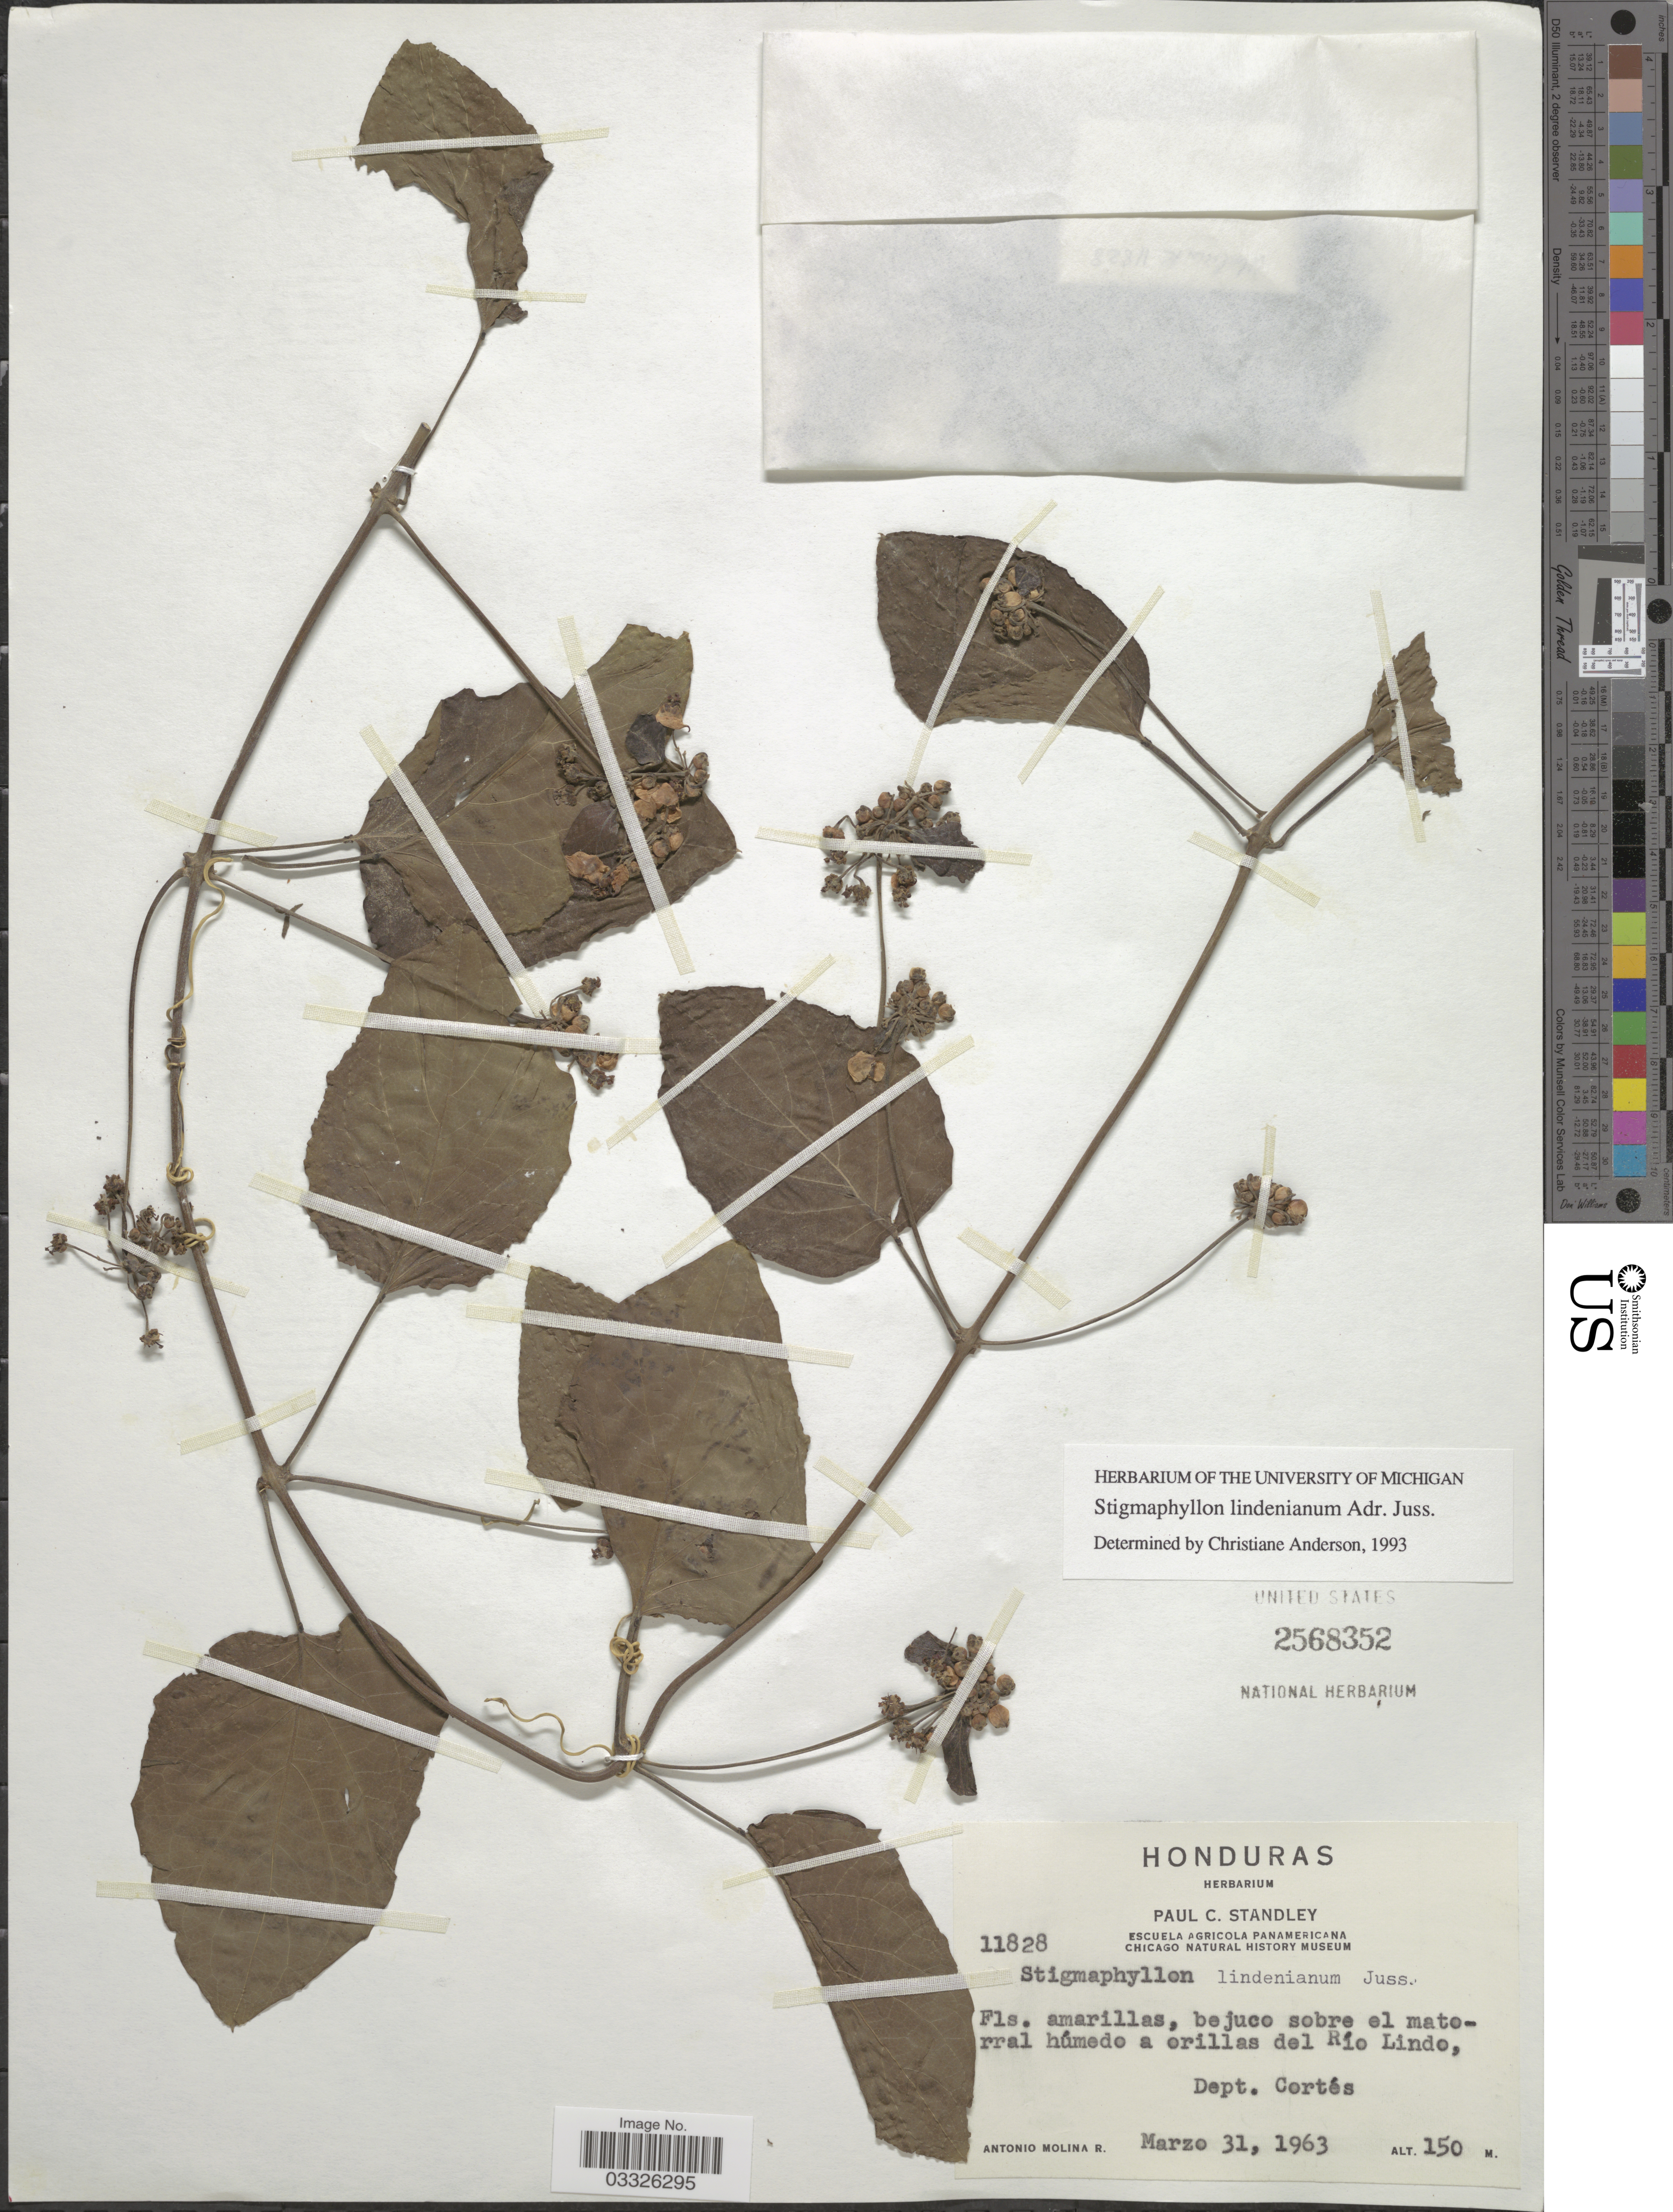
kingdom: Plantae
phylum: Tracheophyta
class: Magnoliopsida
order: Malpighiales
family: Malpighiaceae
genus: Stigmaphyllon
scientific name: Stigmaphyllon lindenianum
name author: A. Juss.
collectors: A. Molina R.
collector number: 11828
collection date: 1963-03-31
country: Honduras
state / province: Cortés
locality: Bejuco sobre el matorral húmedo a orillas del Río Lindo, Dept. Cortés.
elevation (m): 150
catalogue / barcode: US 2568352